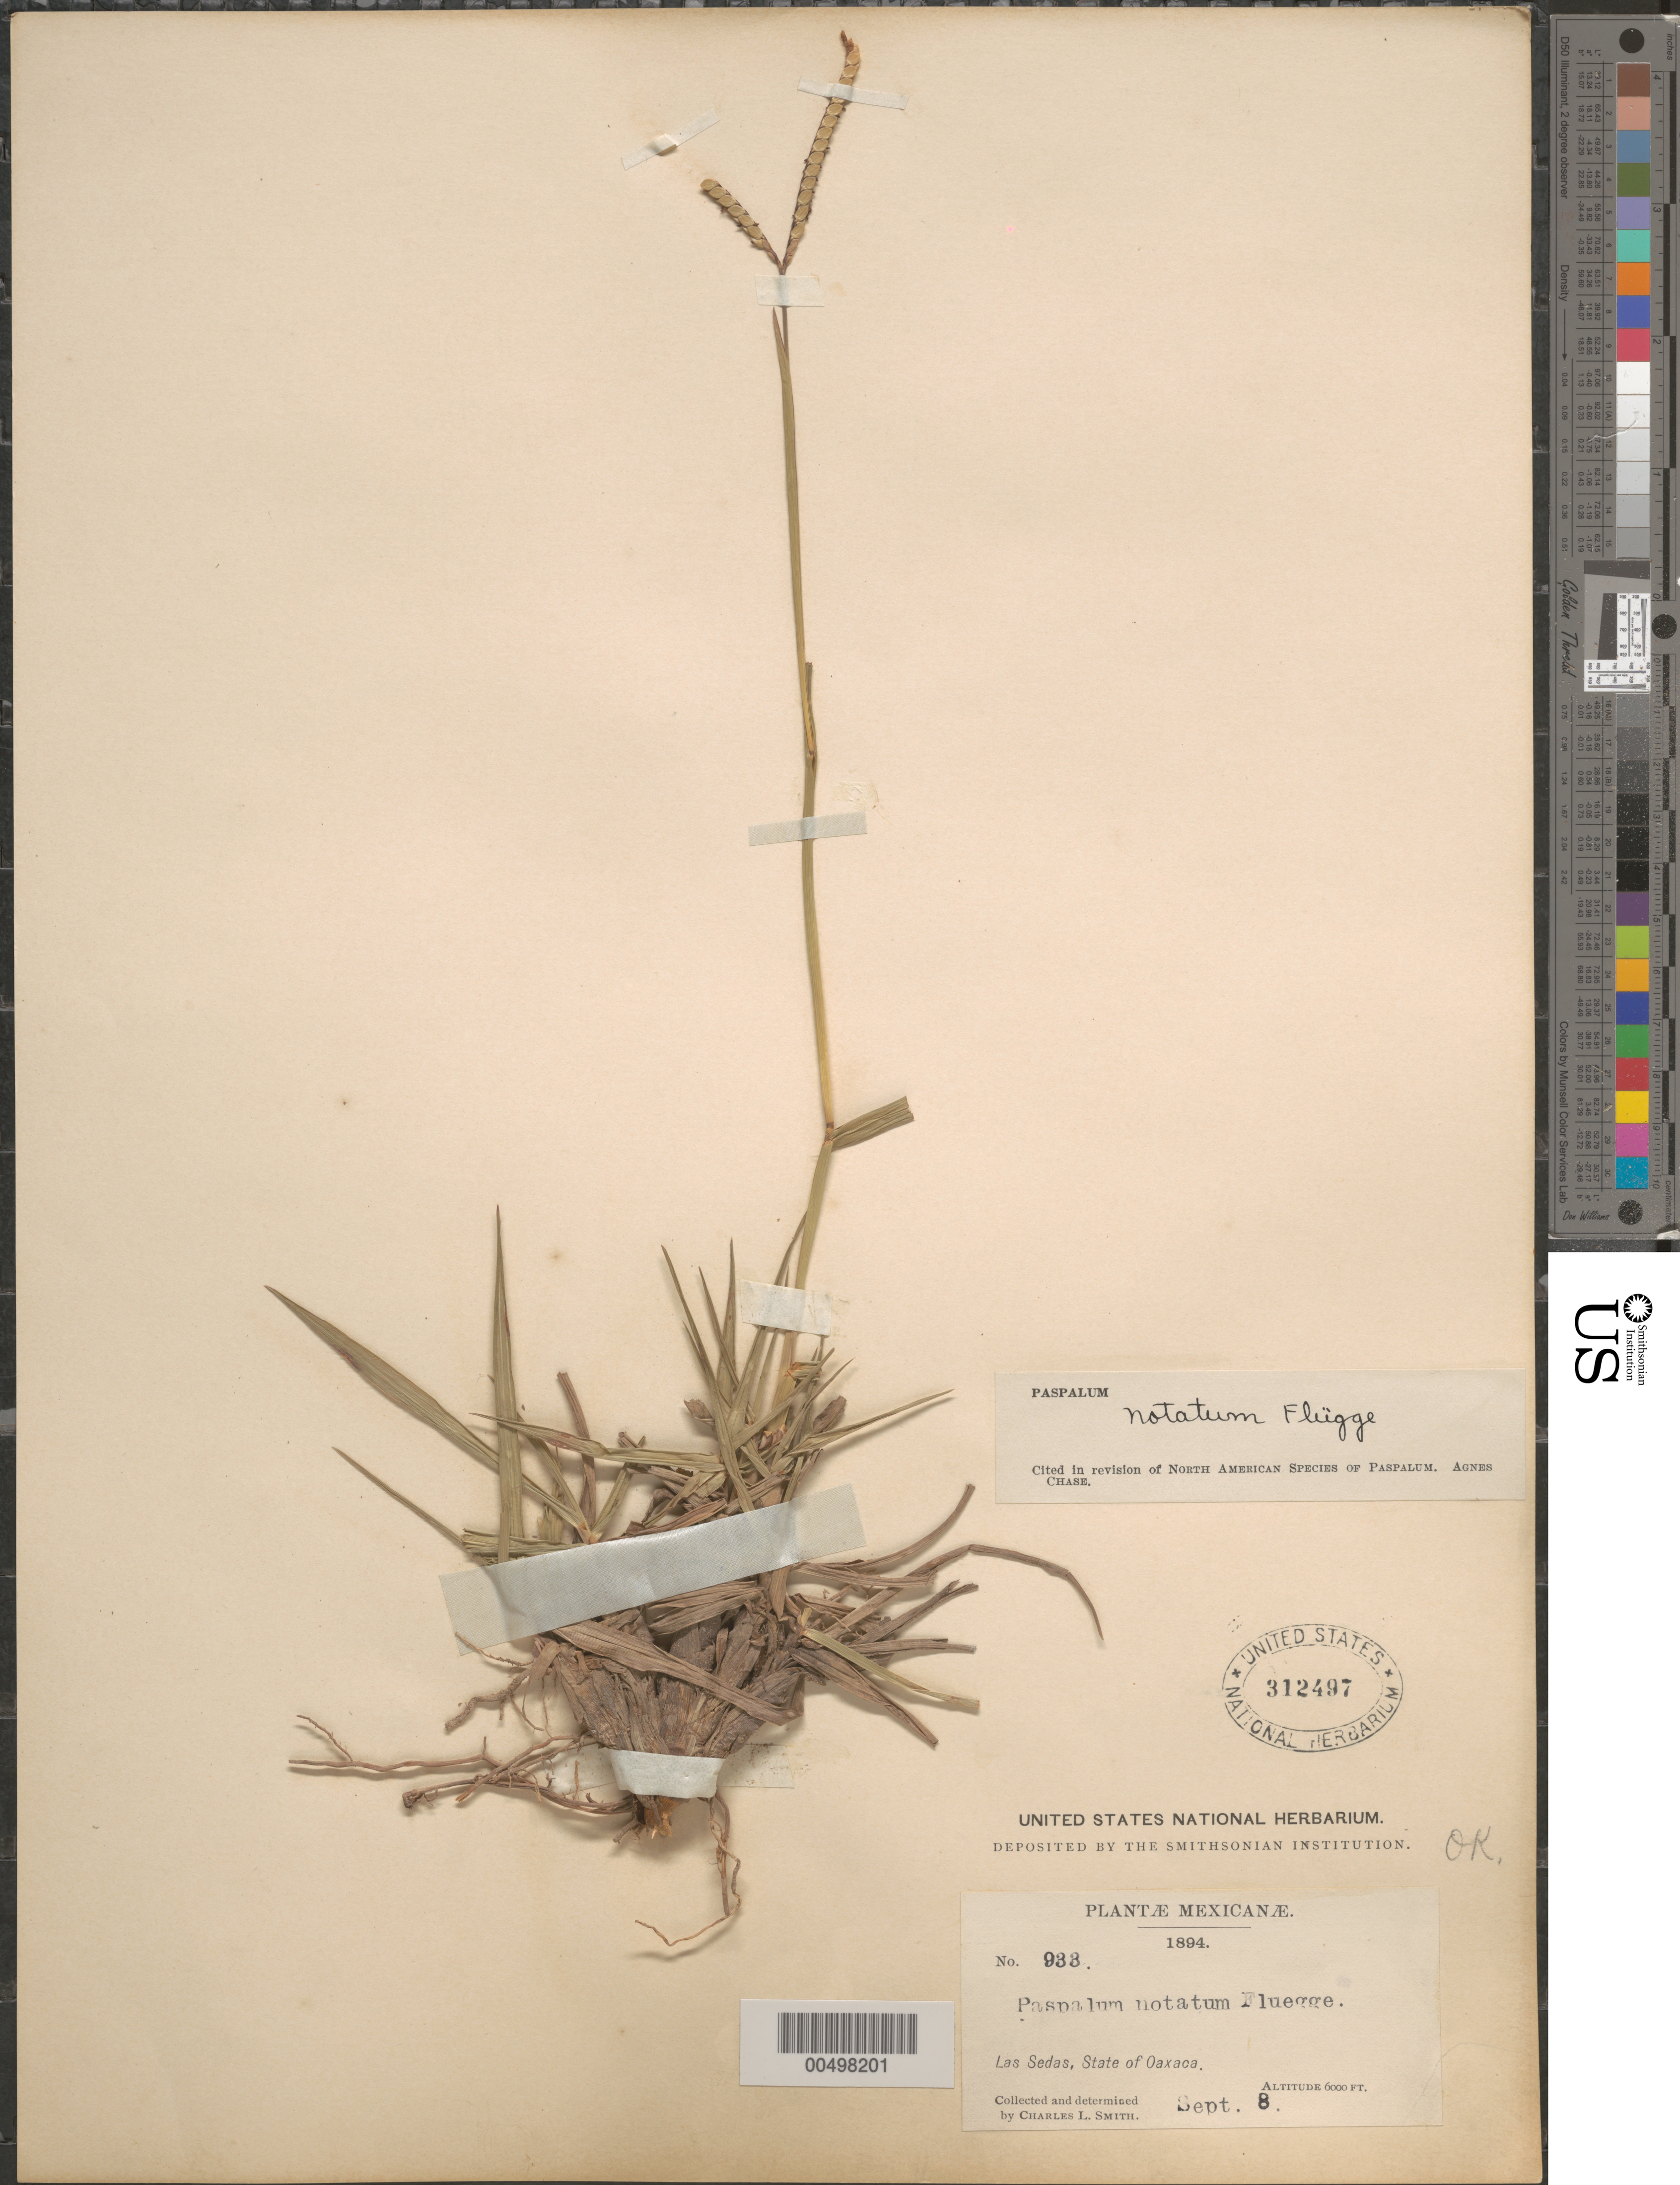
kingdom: Plantae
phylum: Tracheophyta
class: Liliopsida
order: Poales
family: Poaceae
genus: Paspalum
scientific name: Paspalum notatum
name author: Flüggé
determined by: Chase, [M.] Agnes, (US)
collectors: C. L. Smith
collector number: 933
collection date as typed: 8 Sep 1894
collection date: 1894-09-08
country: Mexico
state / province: Oaxaca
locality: Las Sedas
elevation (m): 1829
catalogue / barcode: US 312497